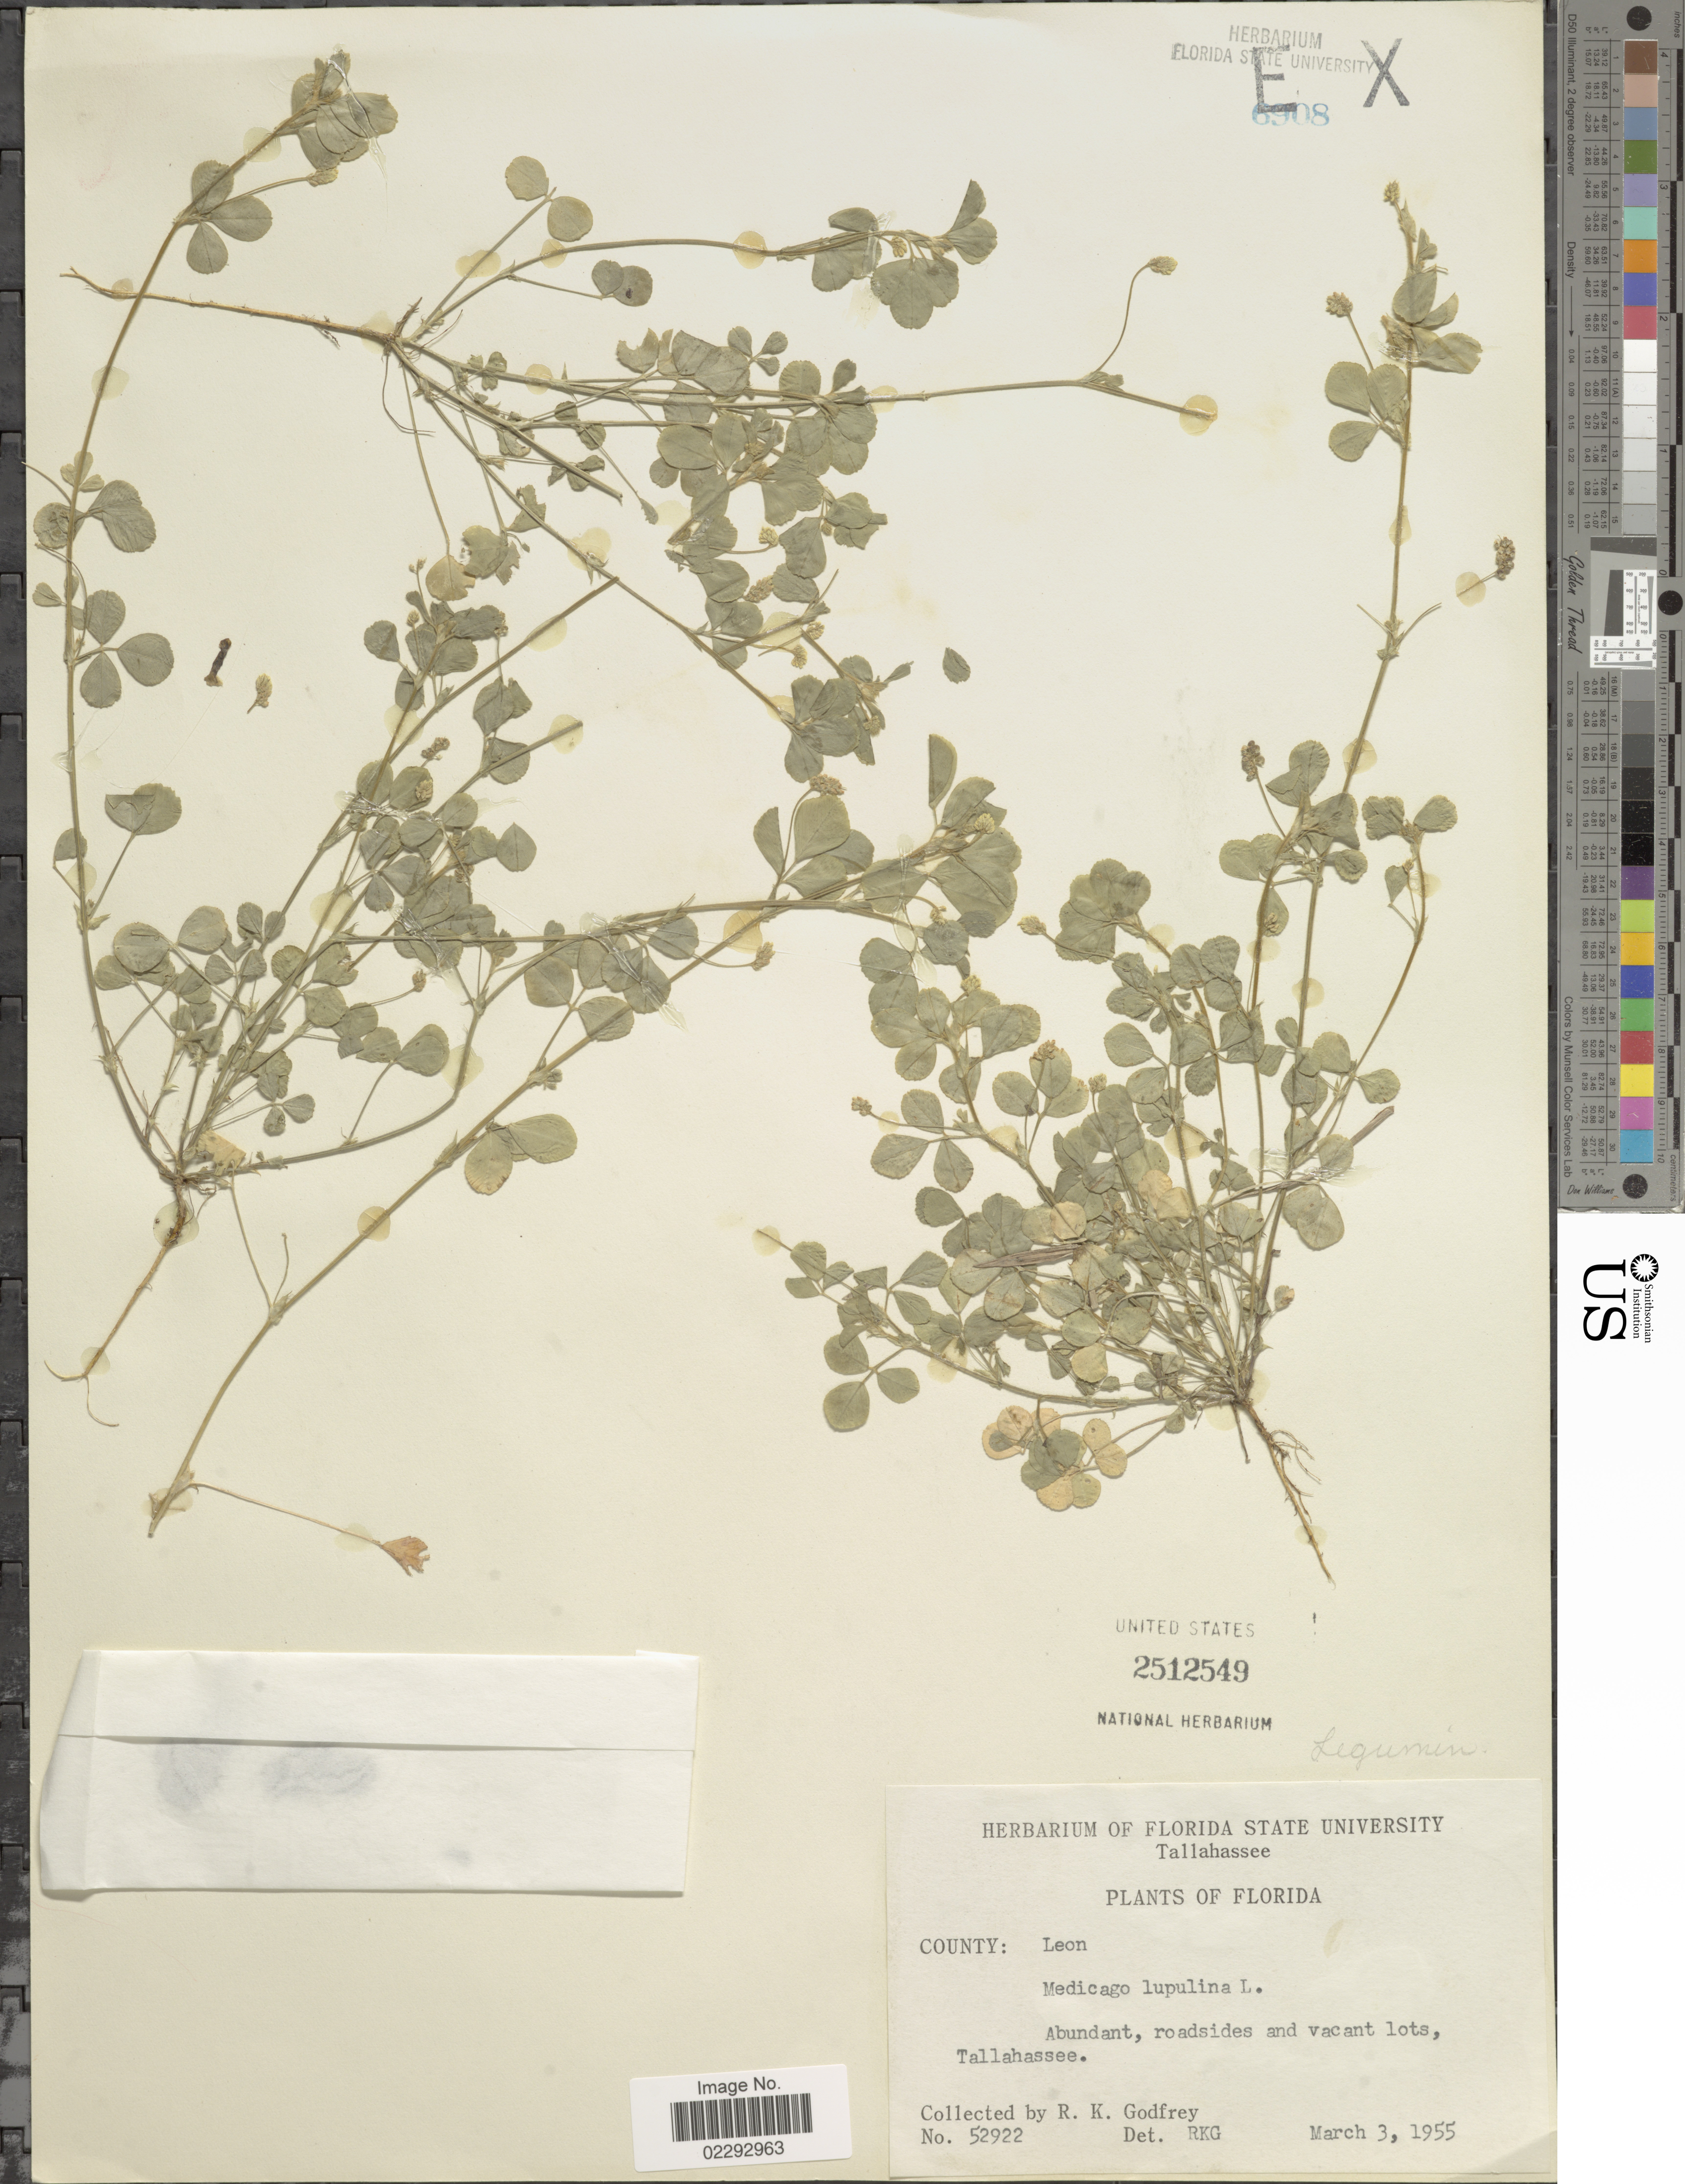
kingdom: Plantae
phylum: Tracheophyta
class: Magnoliopsida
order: Fabales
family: Fabaceae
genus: Medicago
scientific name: Medicago lupulina var. lupulina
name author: L.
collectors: R. K. Godfrey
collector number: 52922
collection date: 1955-03-03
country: United States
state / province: Florida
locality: Florida, Roadsides and vacant lots, Tallahassee. County: Leon.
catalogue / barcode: US 2512549